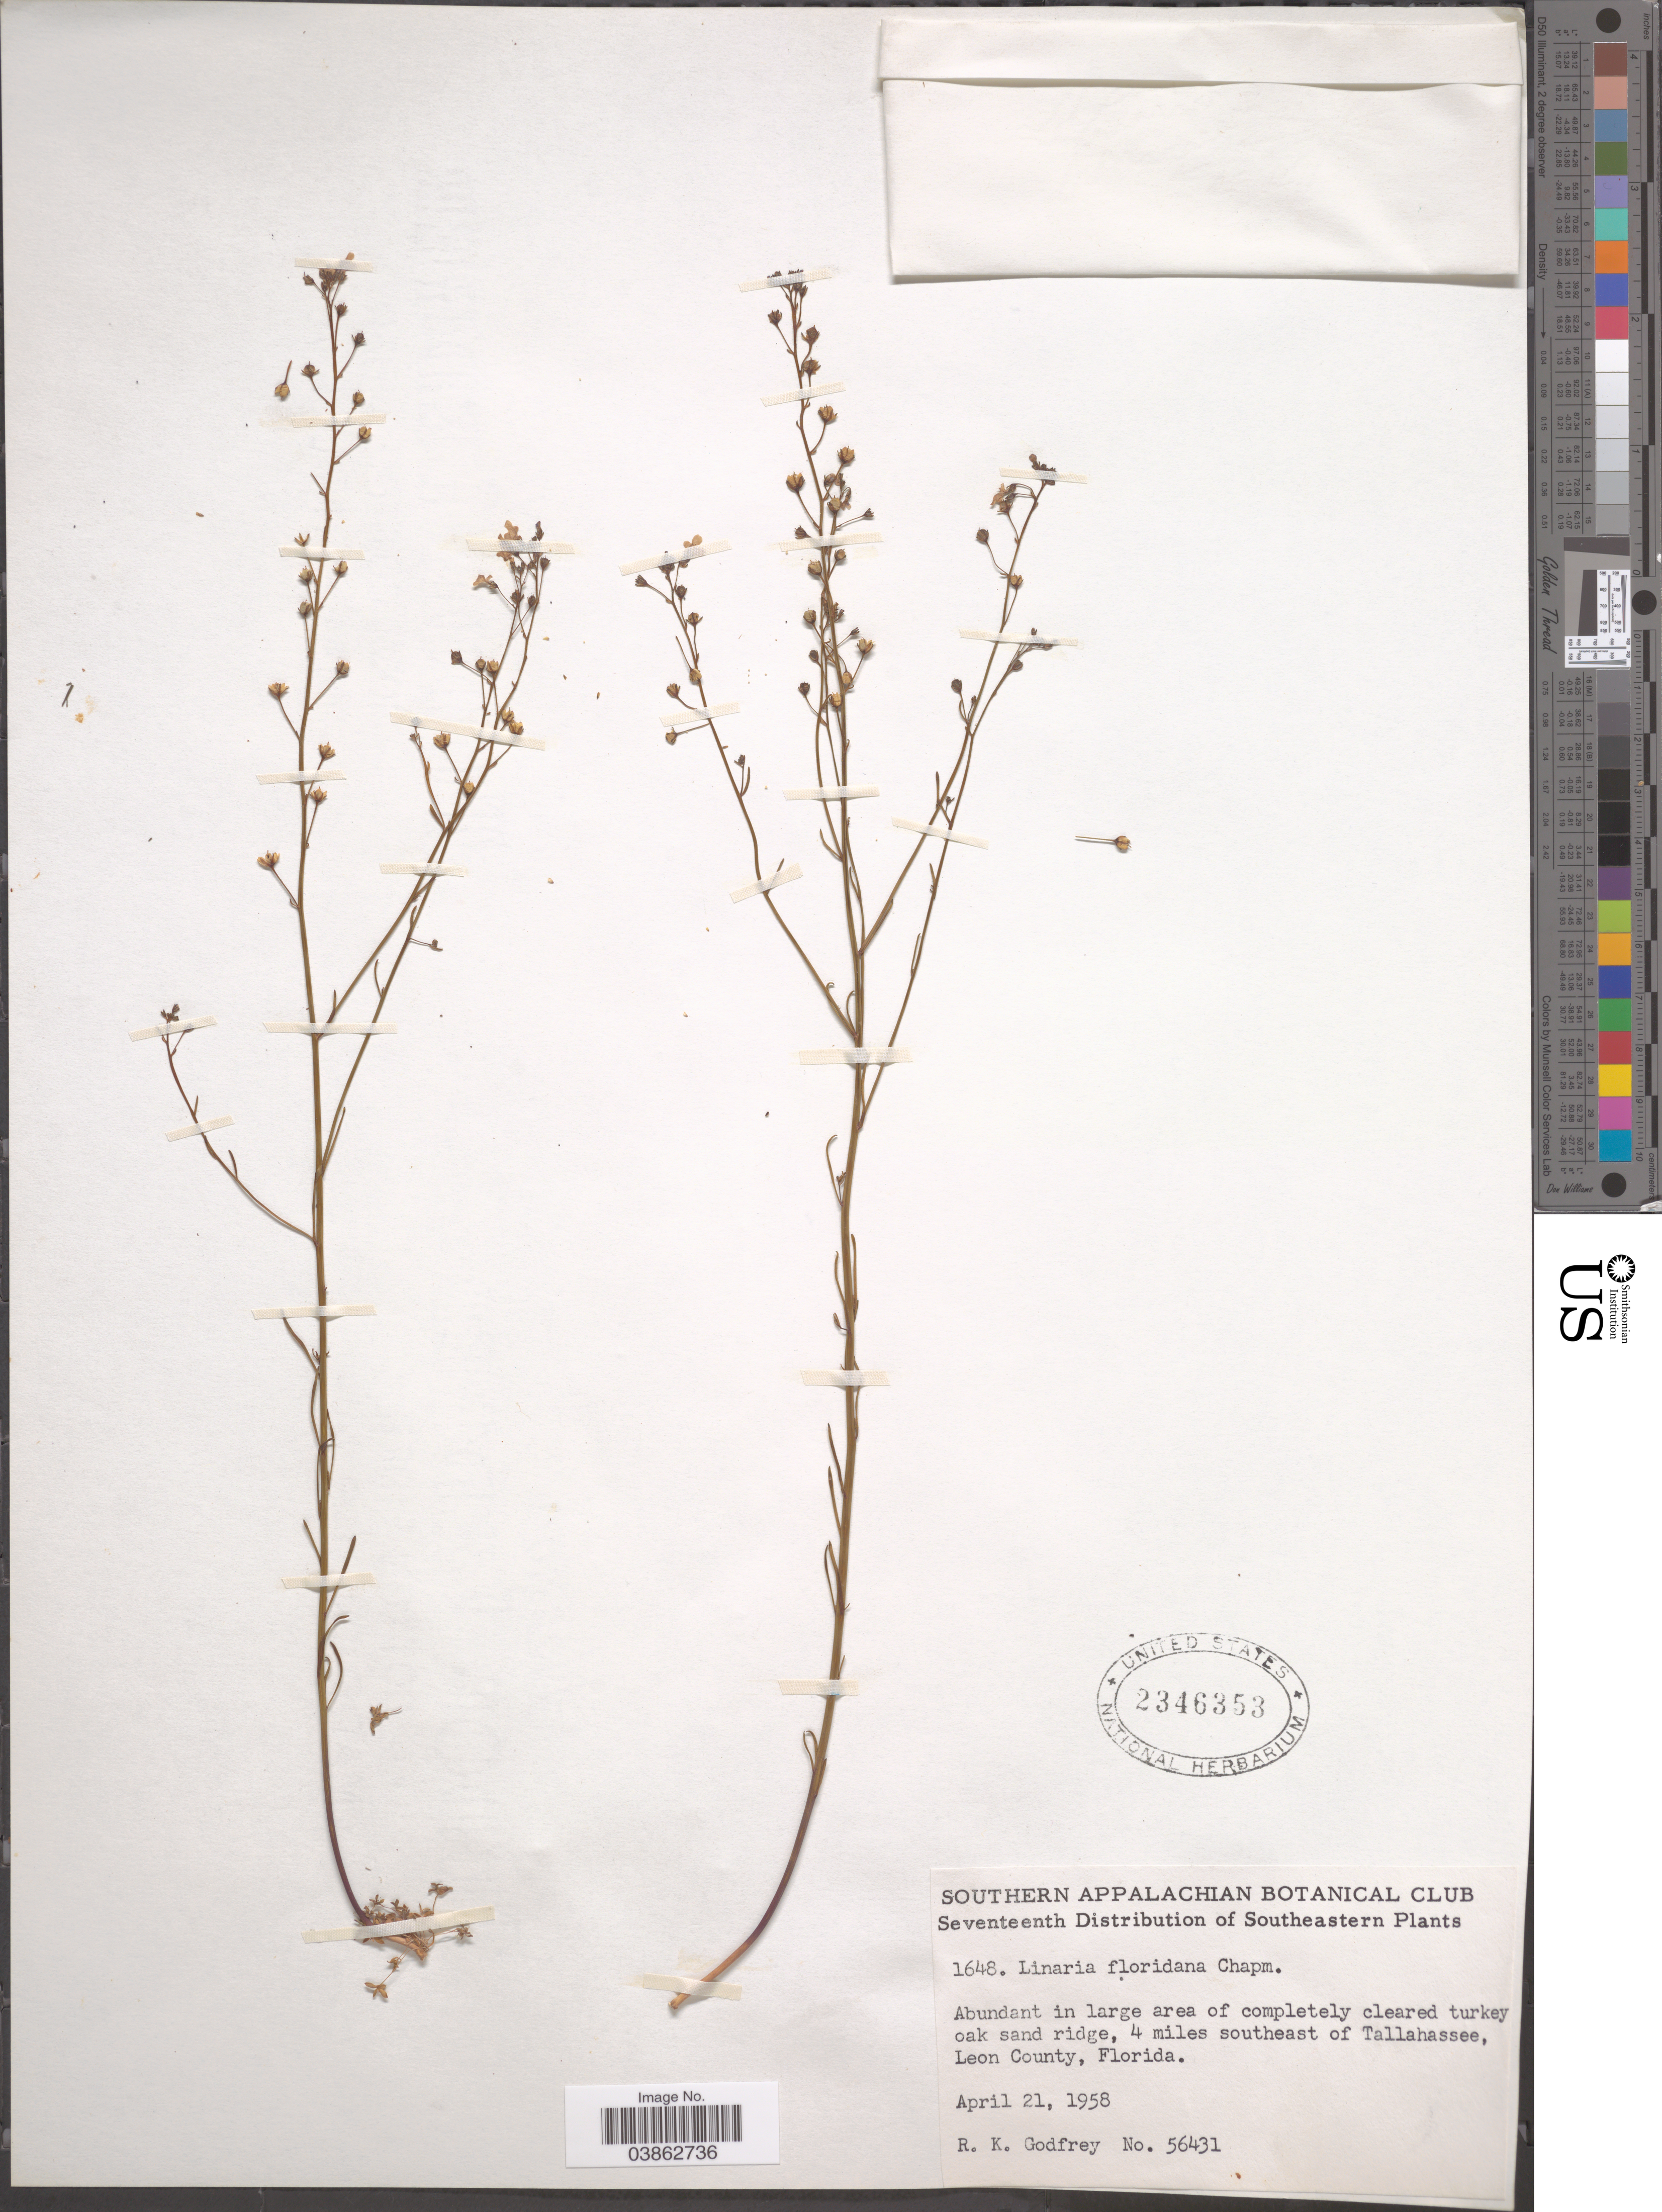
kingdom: Plantae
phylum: Tracheophyta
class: Magnoliopsida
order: Lamiales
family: Plantaginaceae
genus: Linaria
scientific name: Linaria floridana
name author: Chapm.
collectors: R. K. Godfrey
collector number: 56431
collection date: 1958-04-21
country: United States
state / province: Florida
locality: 4 miles southeast of Tallahassee, Leon County.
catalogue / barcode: US 2346353